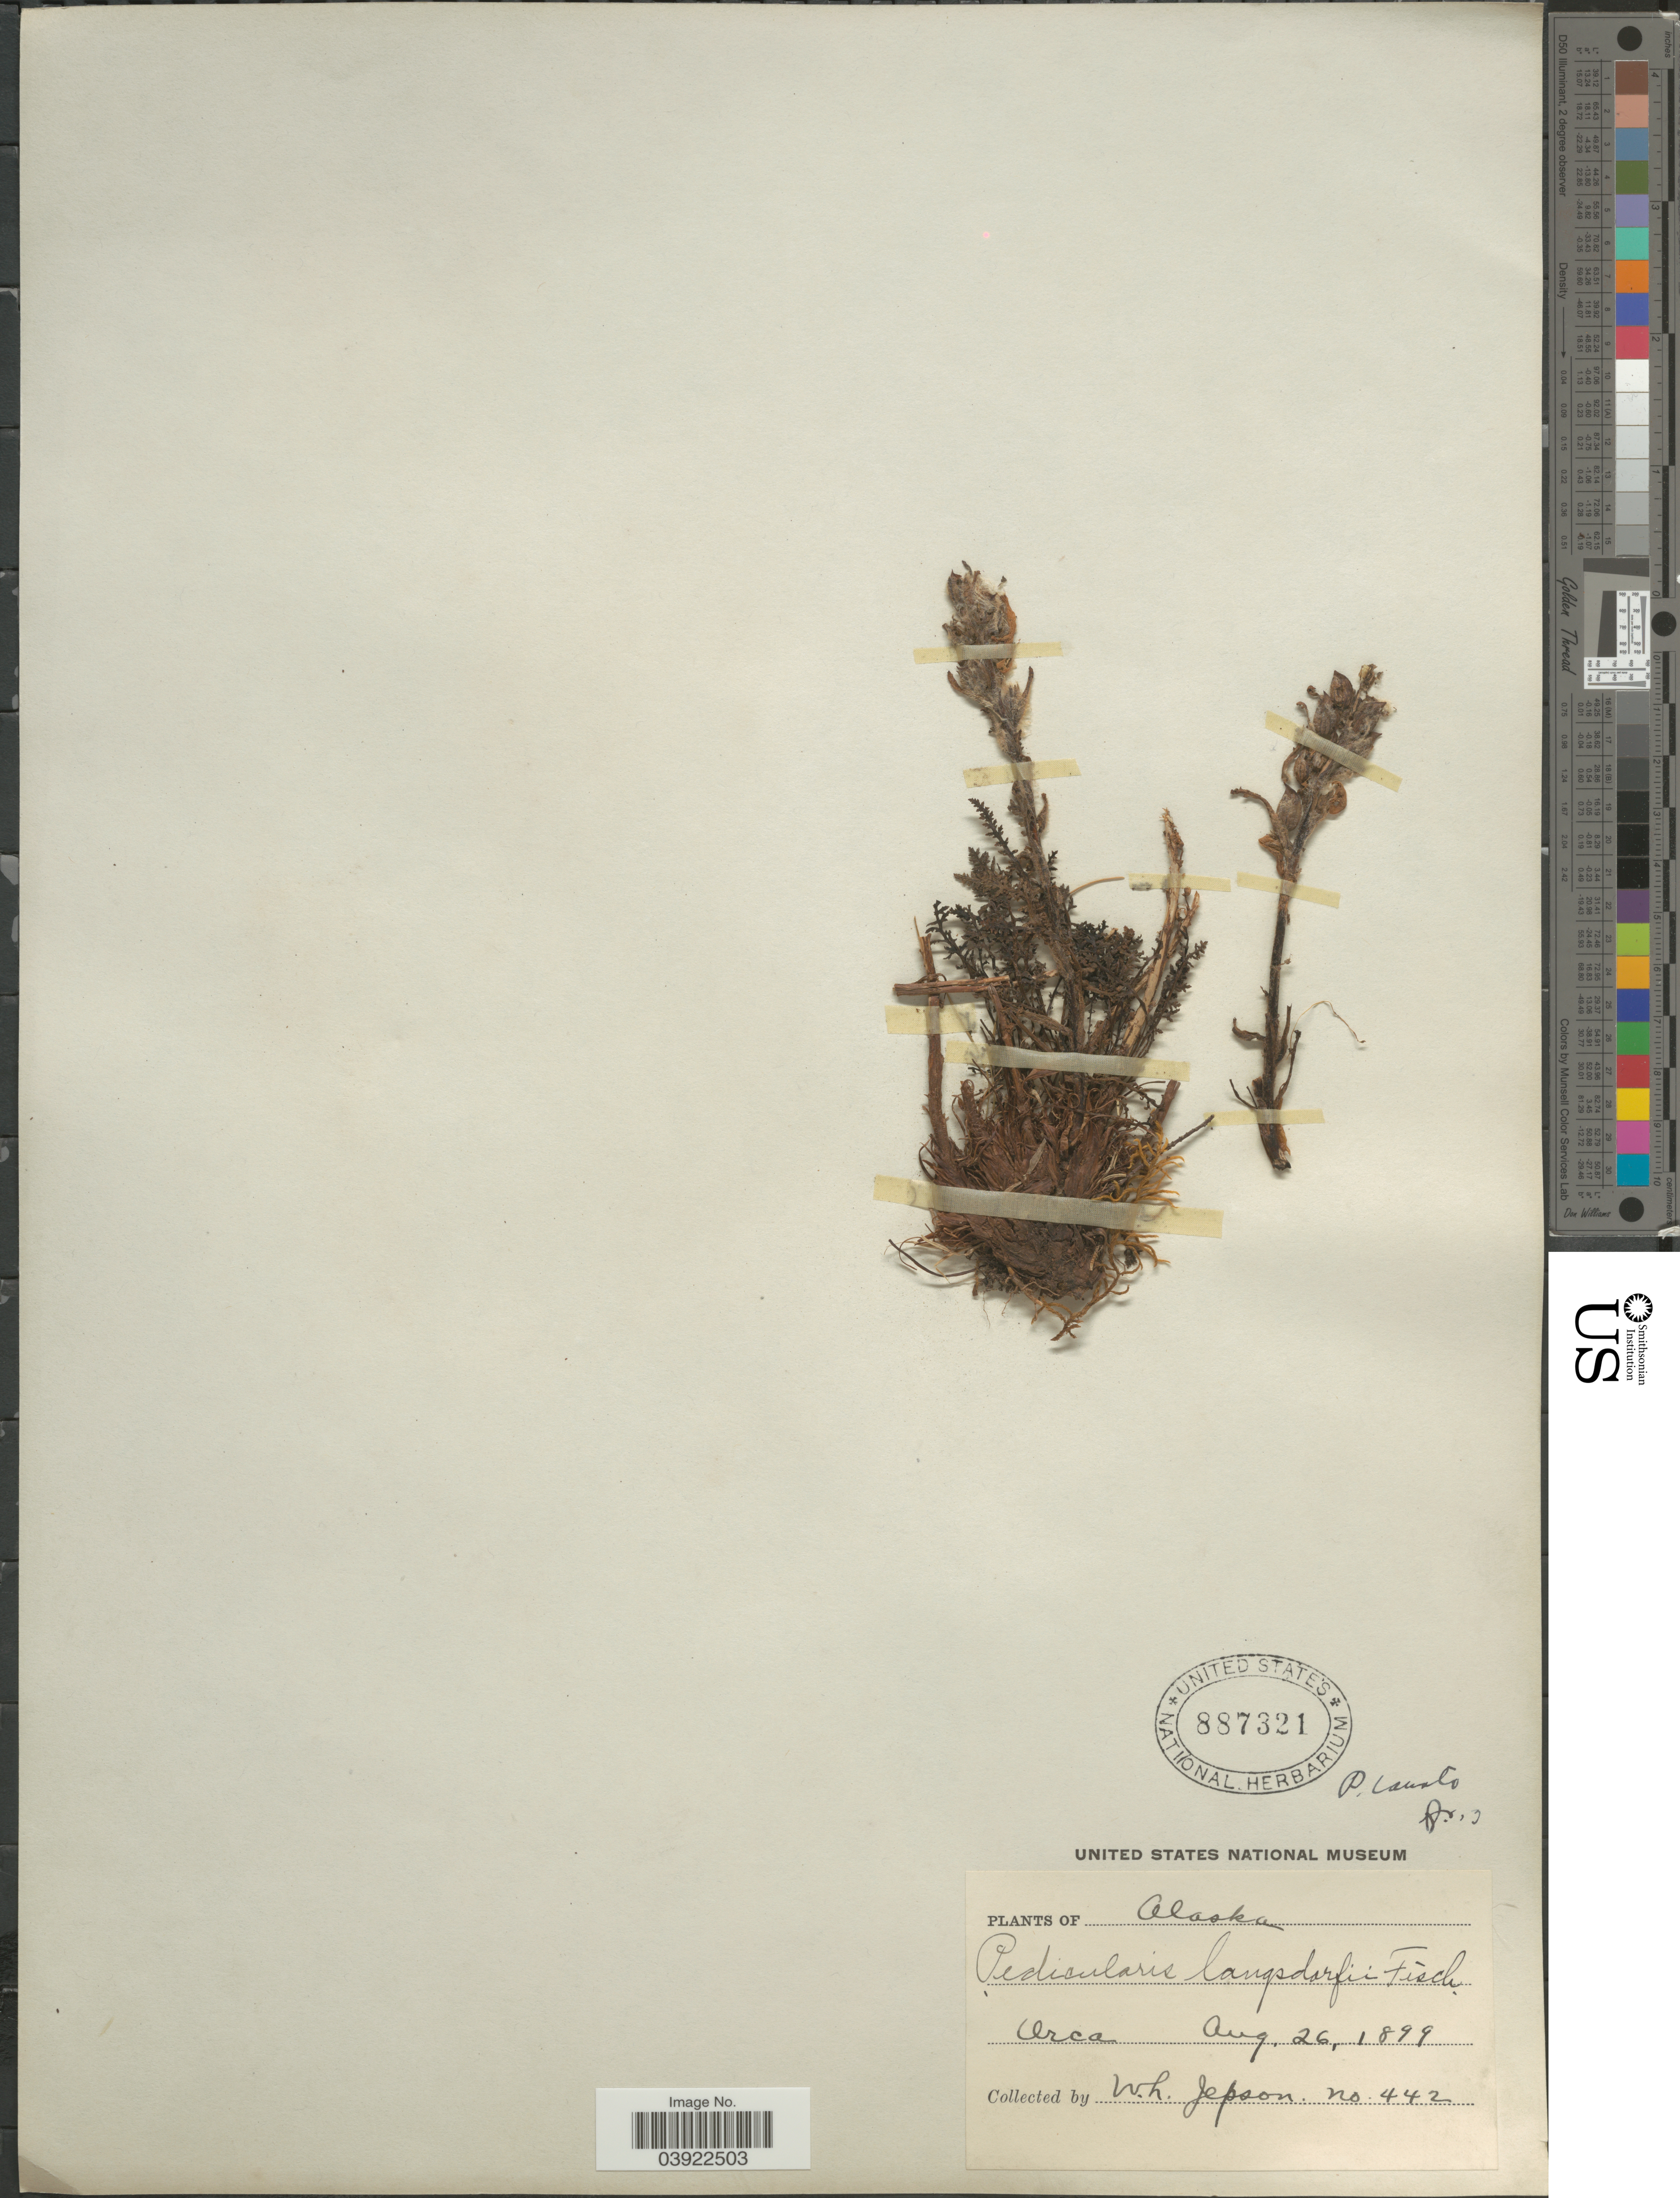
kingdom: Plantae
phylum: Tracheophyta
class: Magnoliopsida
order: Lamiales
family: Orobanchaceae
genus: Pedicularis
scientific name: Pedicularis lanata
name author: Willd. ex Cham. & Schltdl.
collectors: W. L. Jepson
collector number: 442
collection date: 1899-08-26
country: United States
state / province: Alaska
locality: Orca.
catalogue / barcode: US 887321